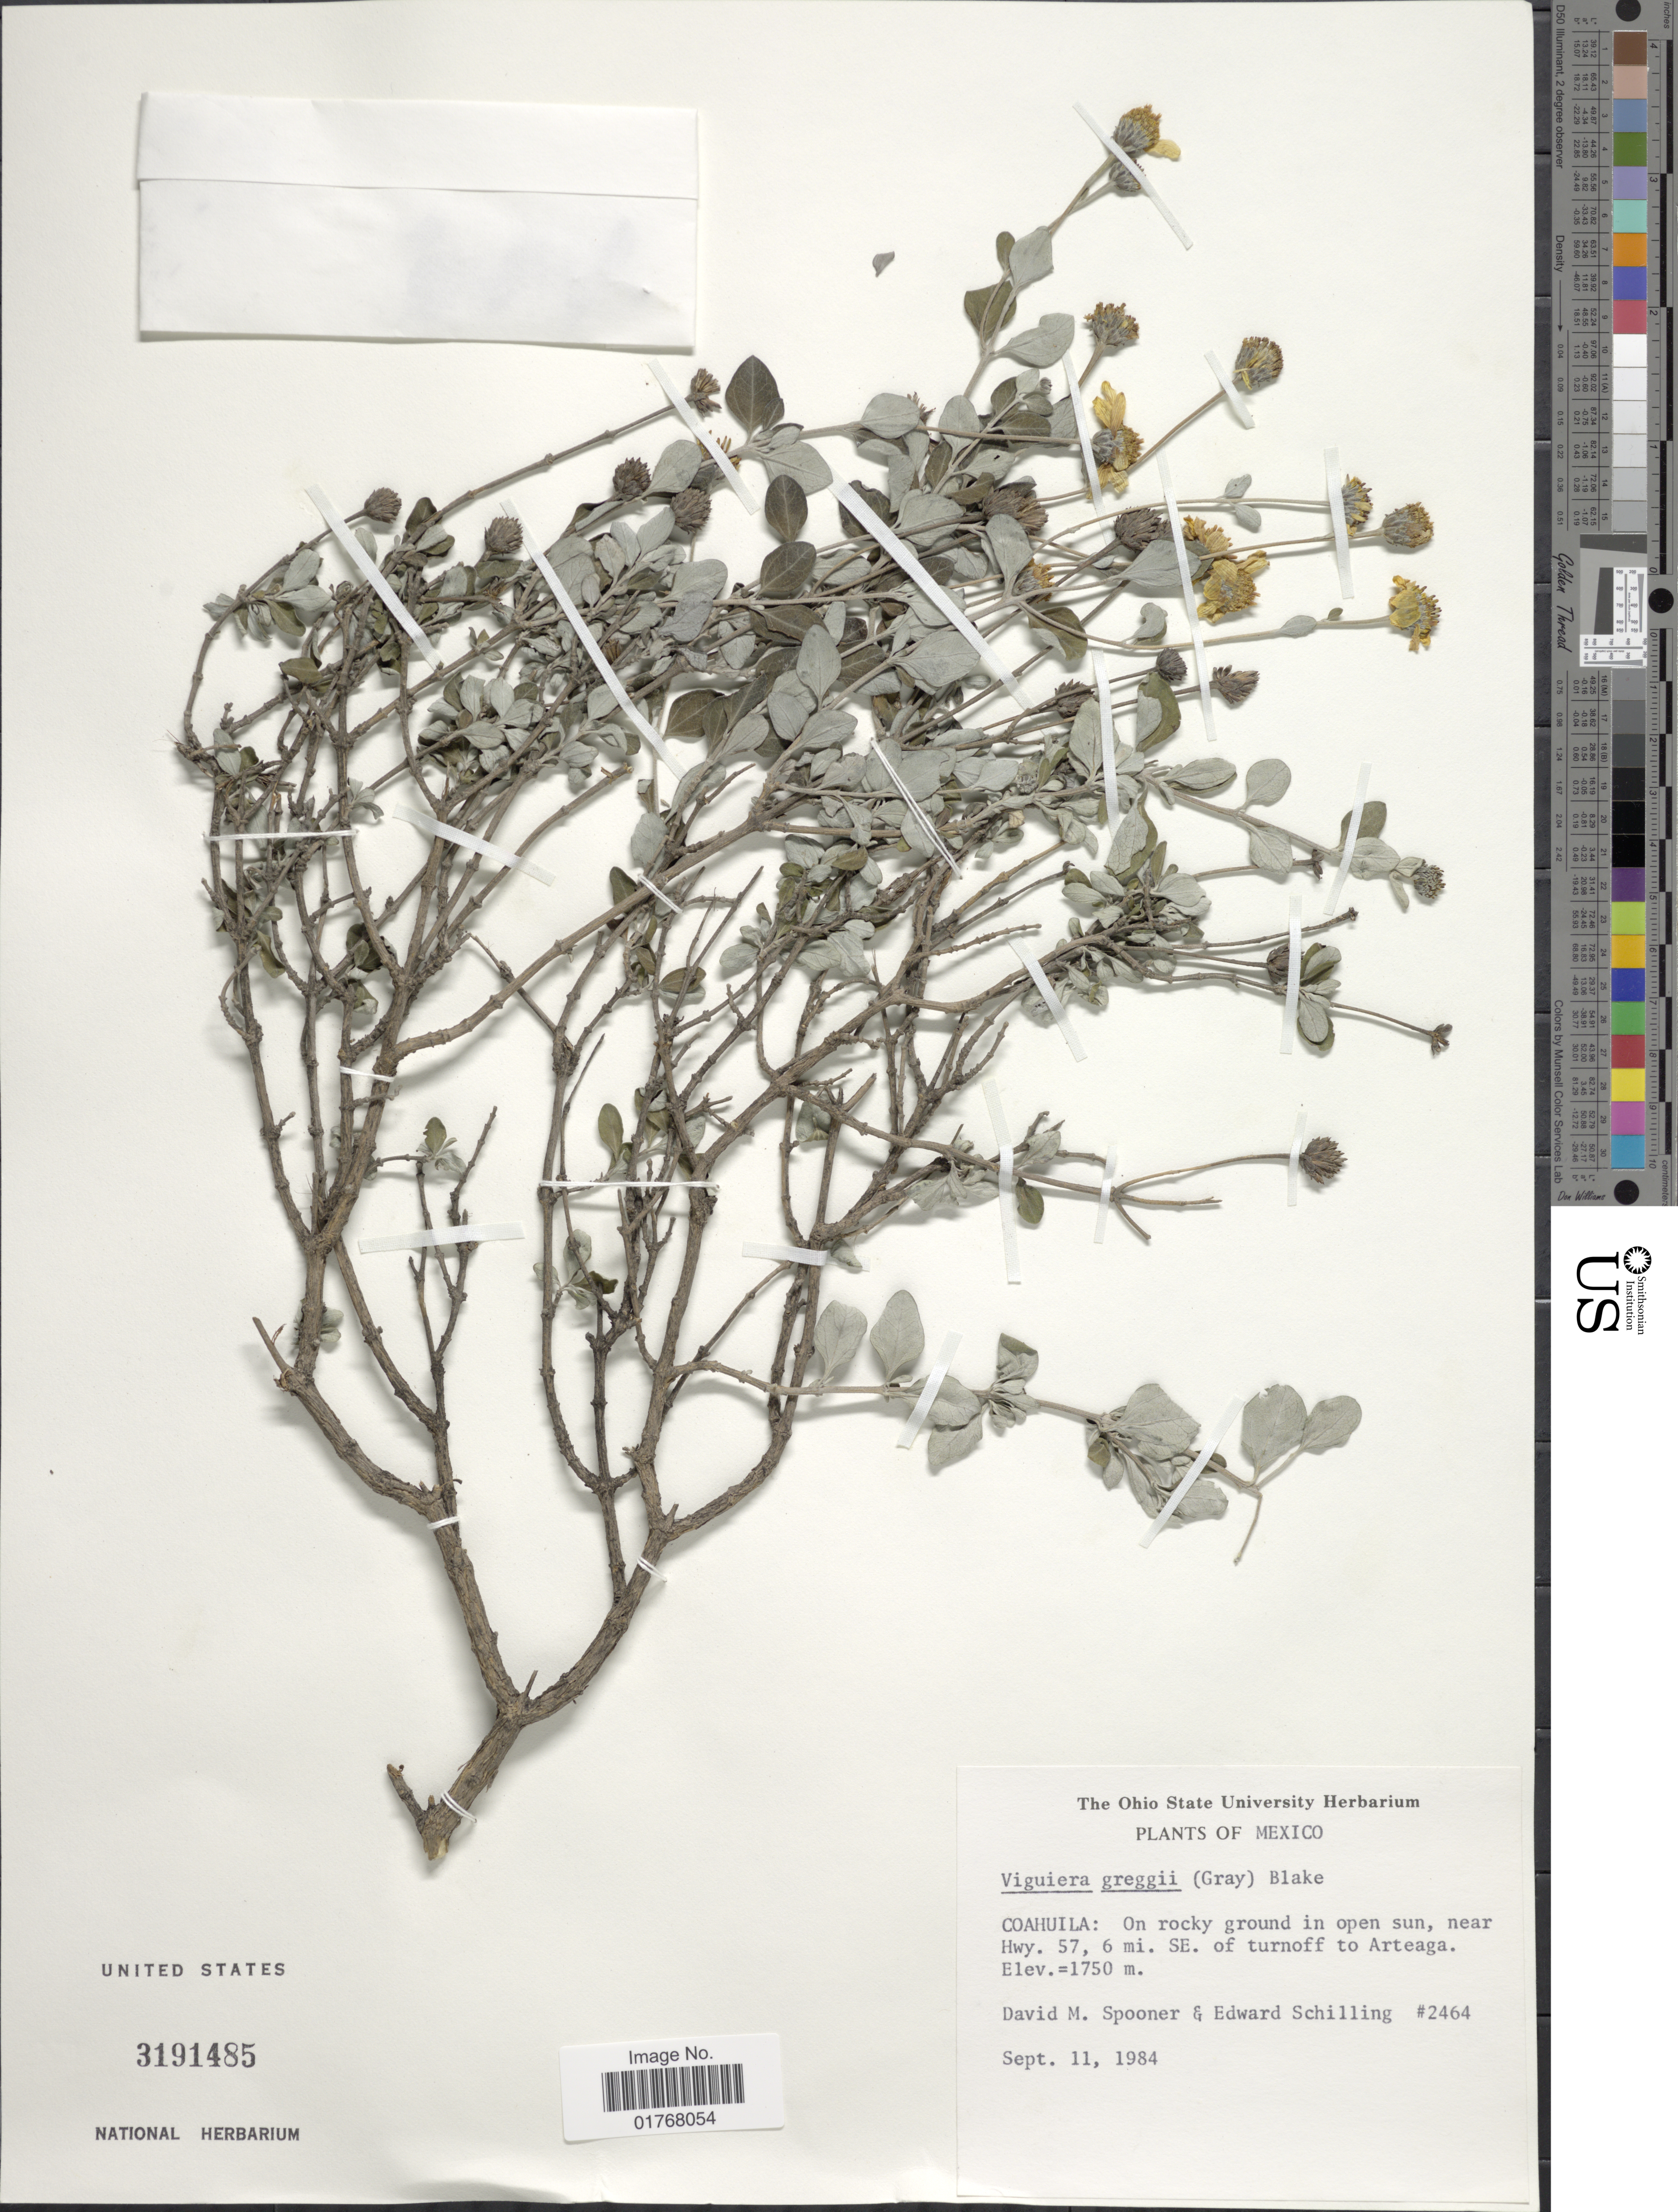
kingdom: Plantae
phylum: Tracheophyta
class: Magnoliopsida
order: Asterales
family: Asteraceae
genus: Viguiera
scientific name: Viguiera greggii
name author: (A. Gray) S.F. Blake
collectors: D. Spooner & E. E. Schilling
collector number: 2464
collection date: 1984-09-11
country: Mexico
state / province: Coahuila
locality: On rocky ground in open sun, near Hwy. 57, 6 mi SE of Arteaga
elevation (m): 1750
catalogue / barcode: US 3191485